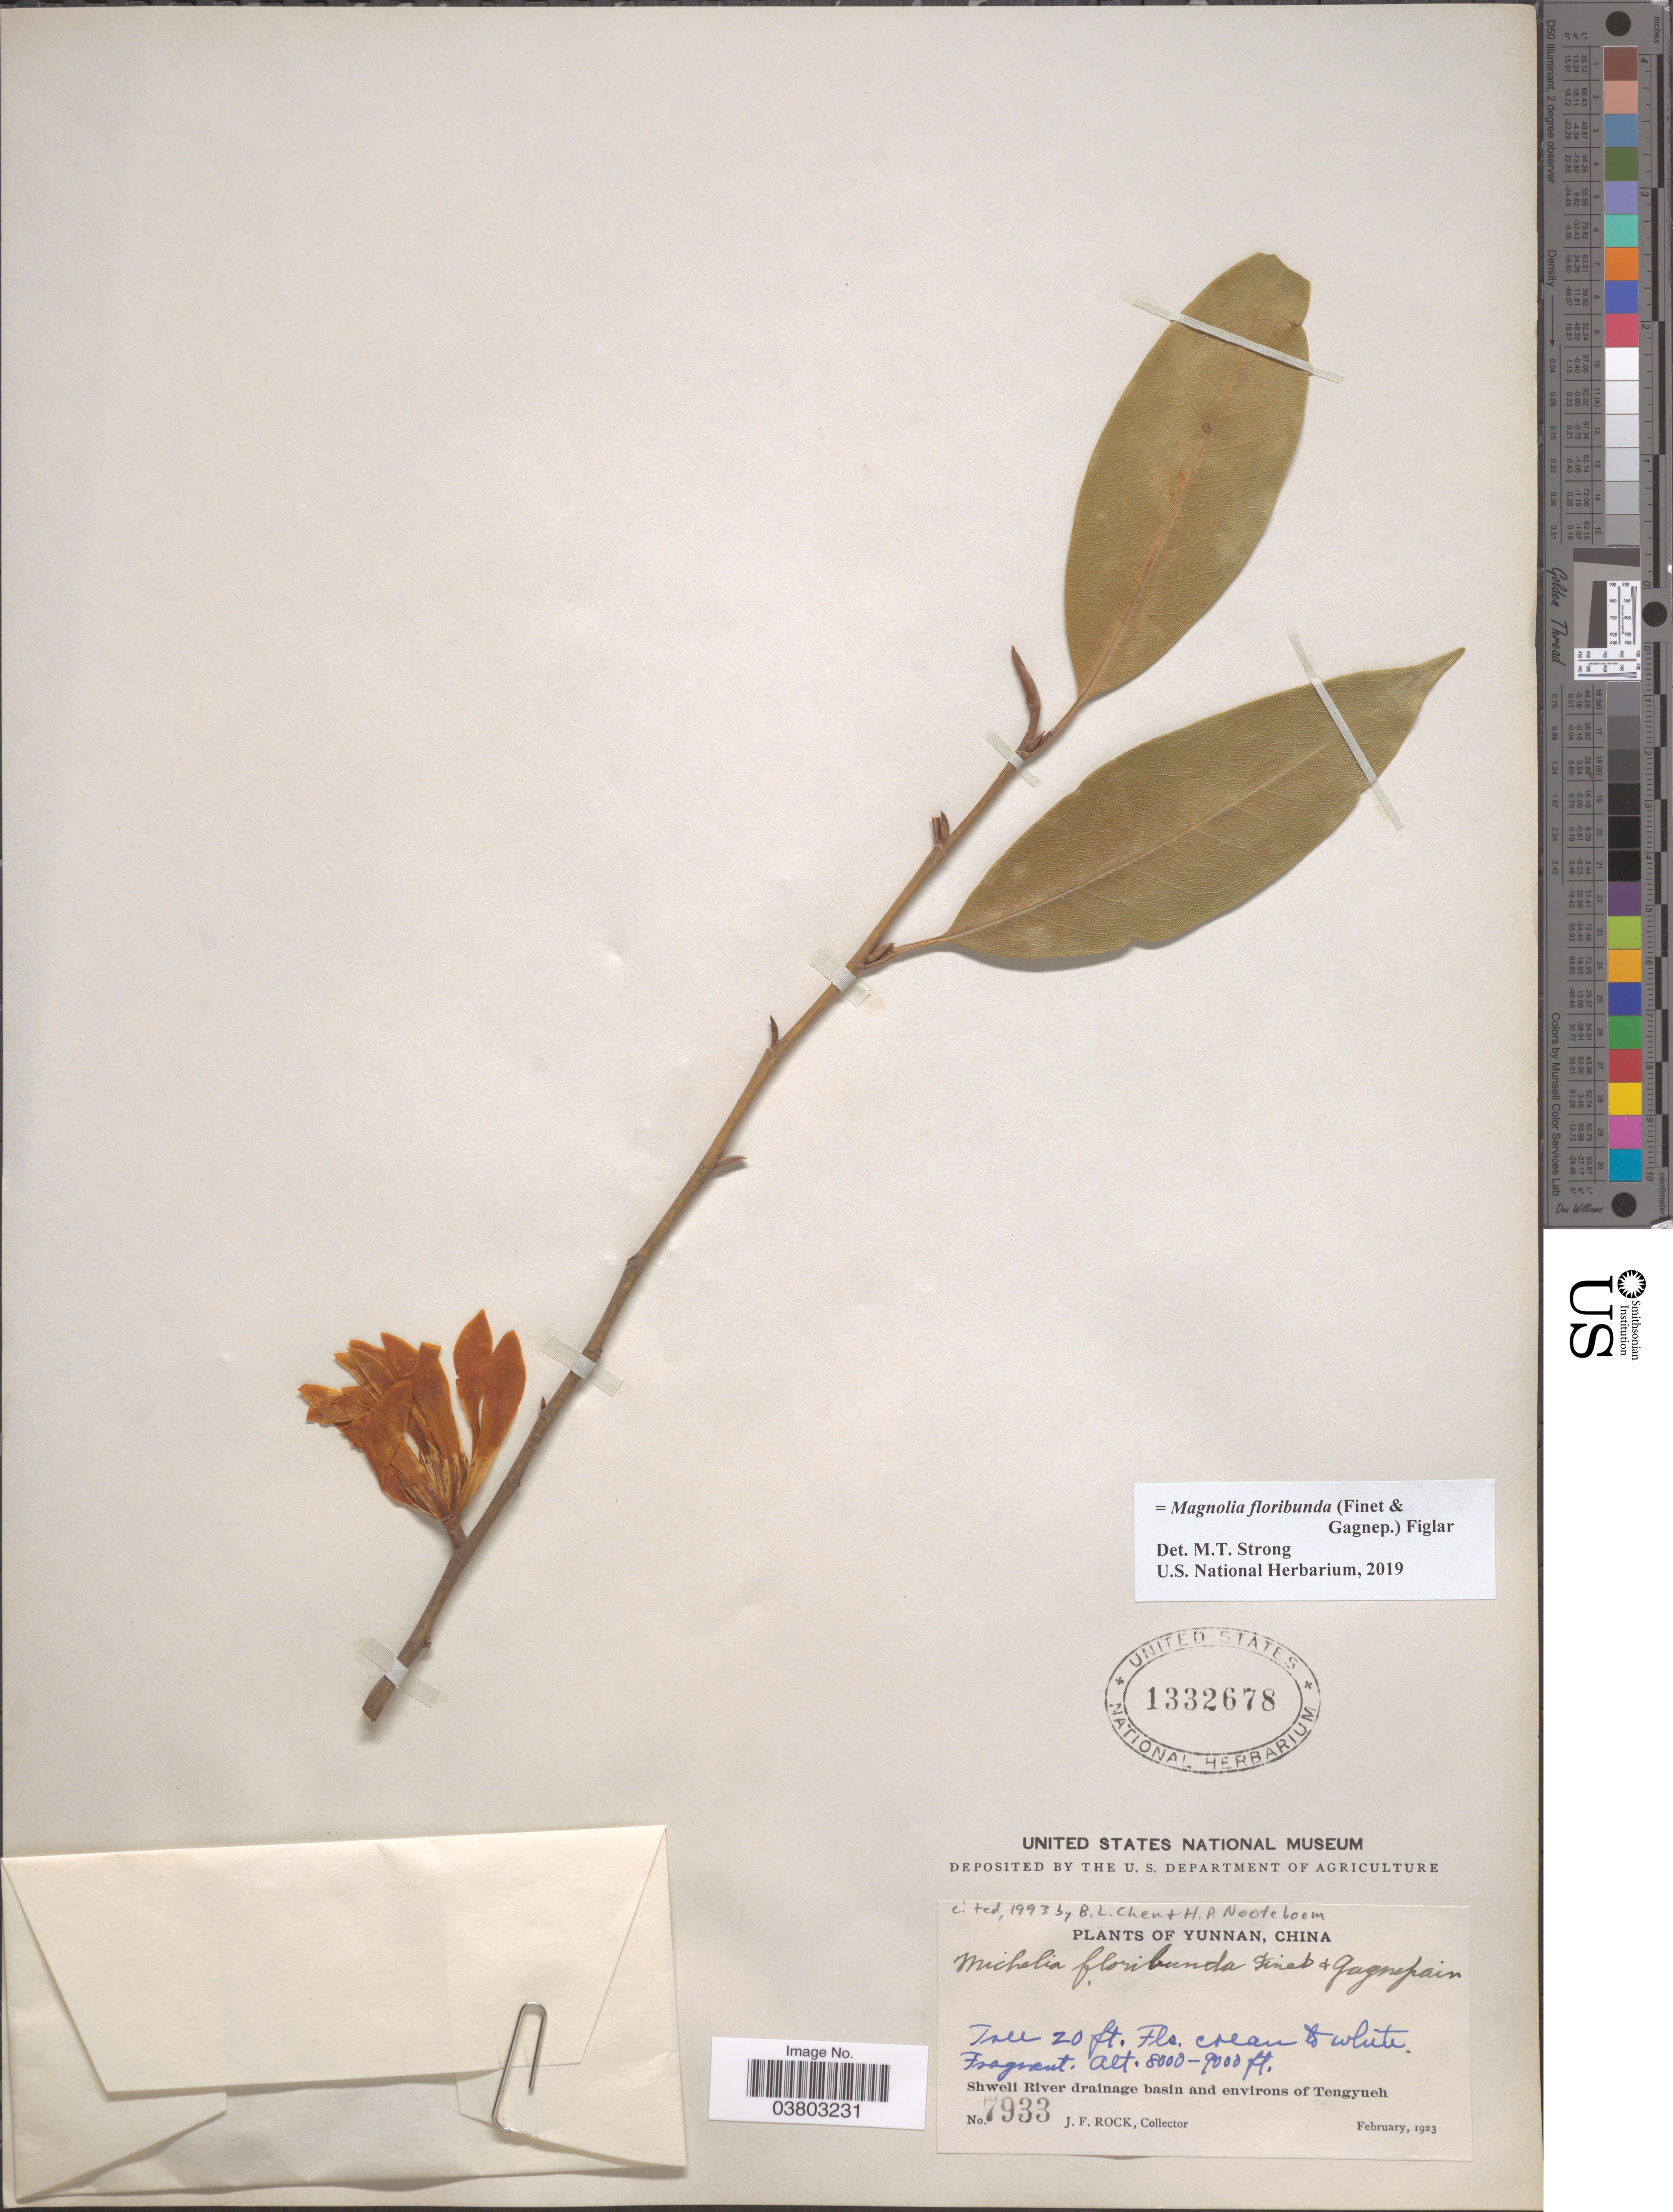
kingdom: Plantae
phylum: Tracheophyta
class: Magnoliopsida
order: Magnoliales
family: Magnoliaceae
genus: Magnolia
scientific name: Magnolia floribunda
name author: (Finet & Gagnep.) Figlar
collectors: J. Rock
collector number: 7933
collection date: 1923-02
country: China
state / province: Yunnan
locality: Shweli River drainage basin and environs of Tengyueh.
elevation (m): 2438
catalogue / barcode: US 1332678